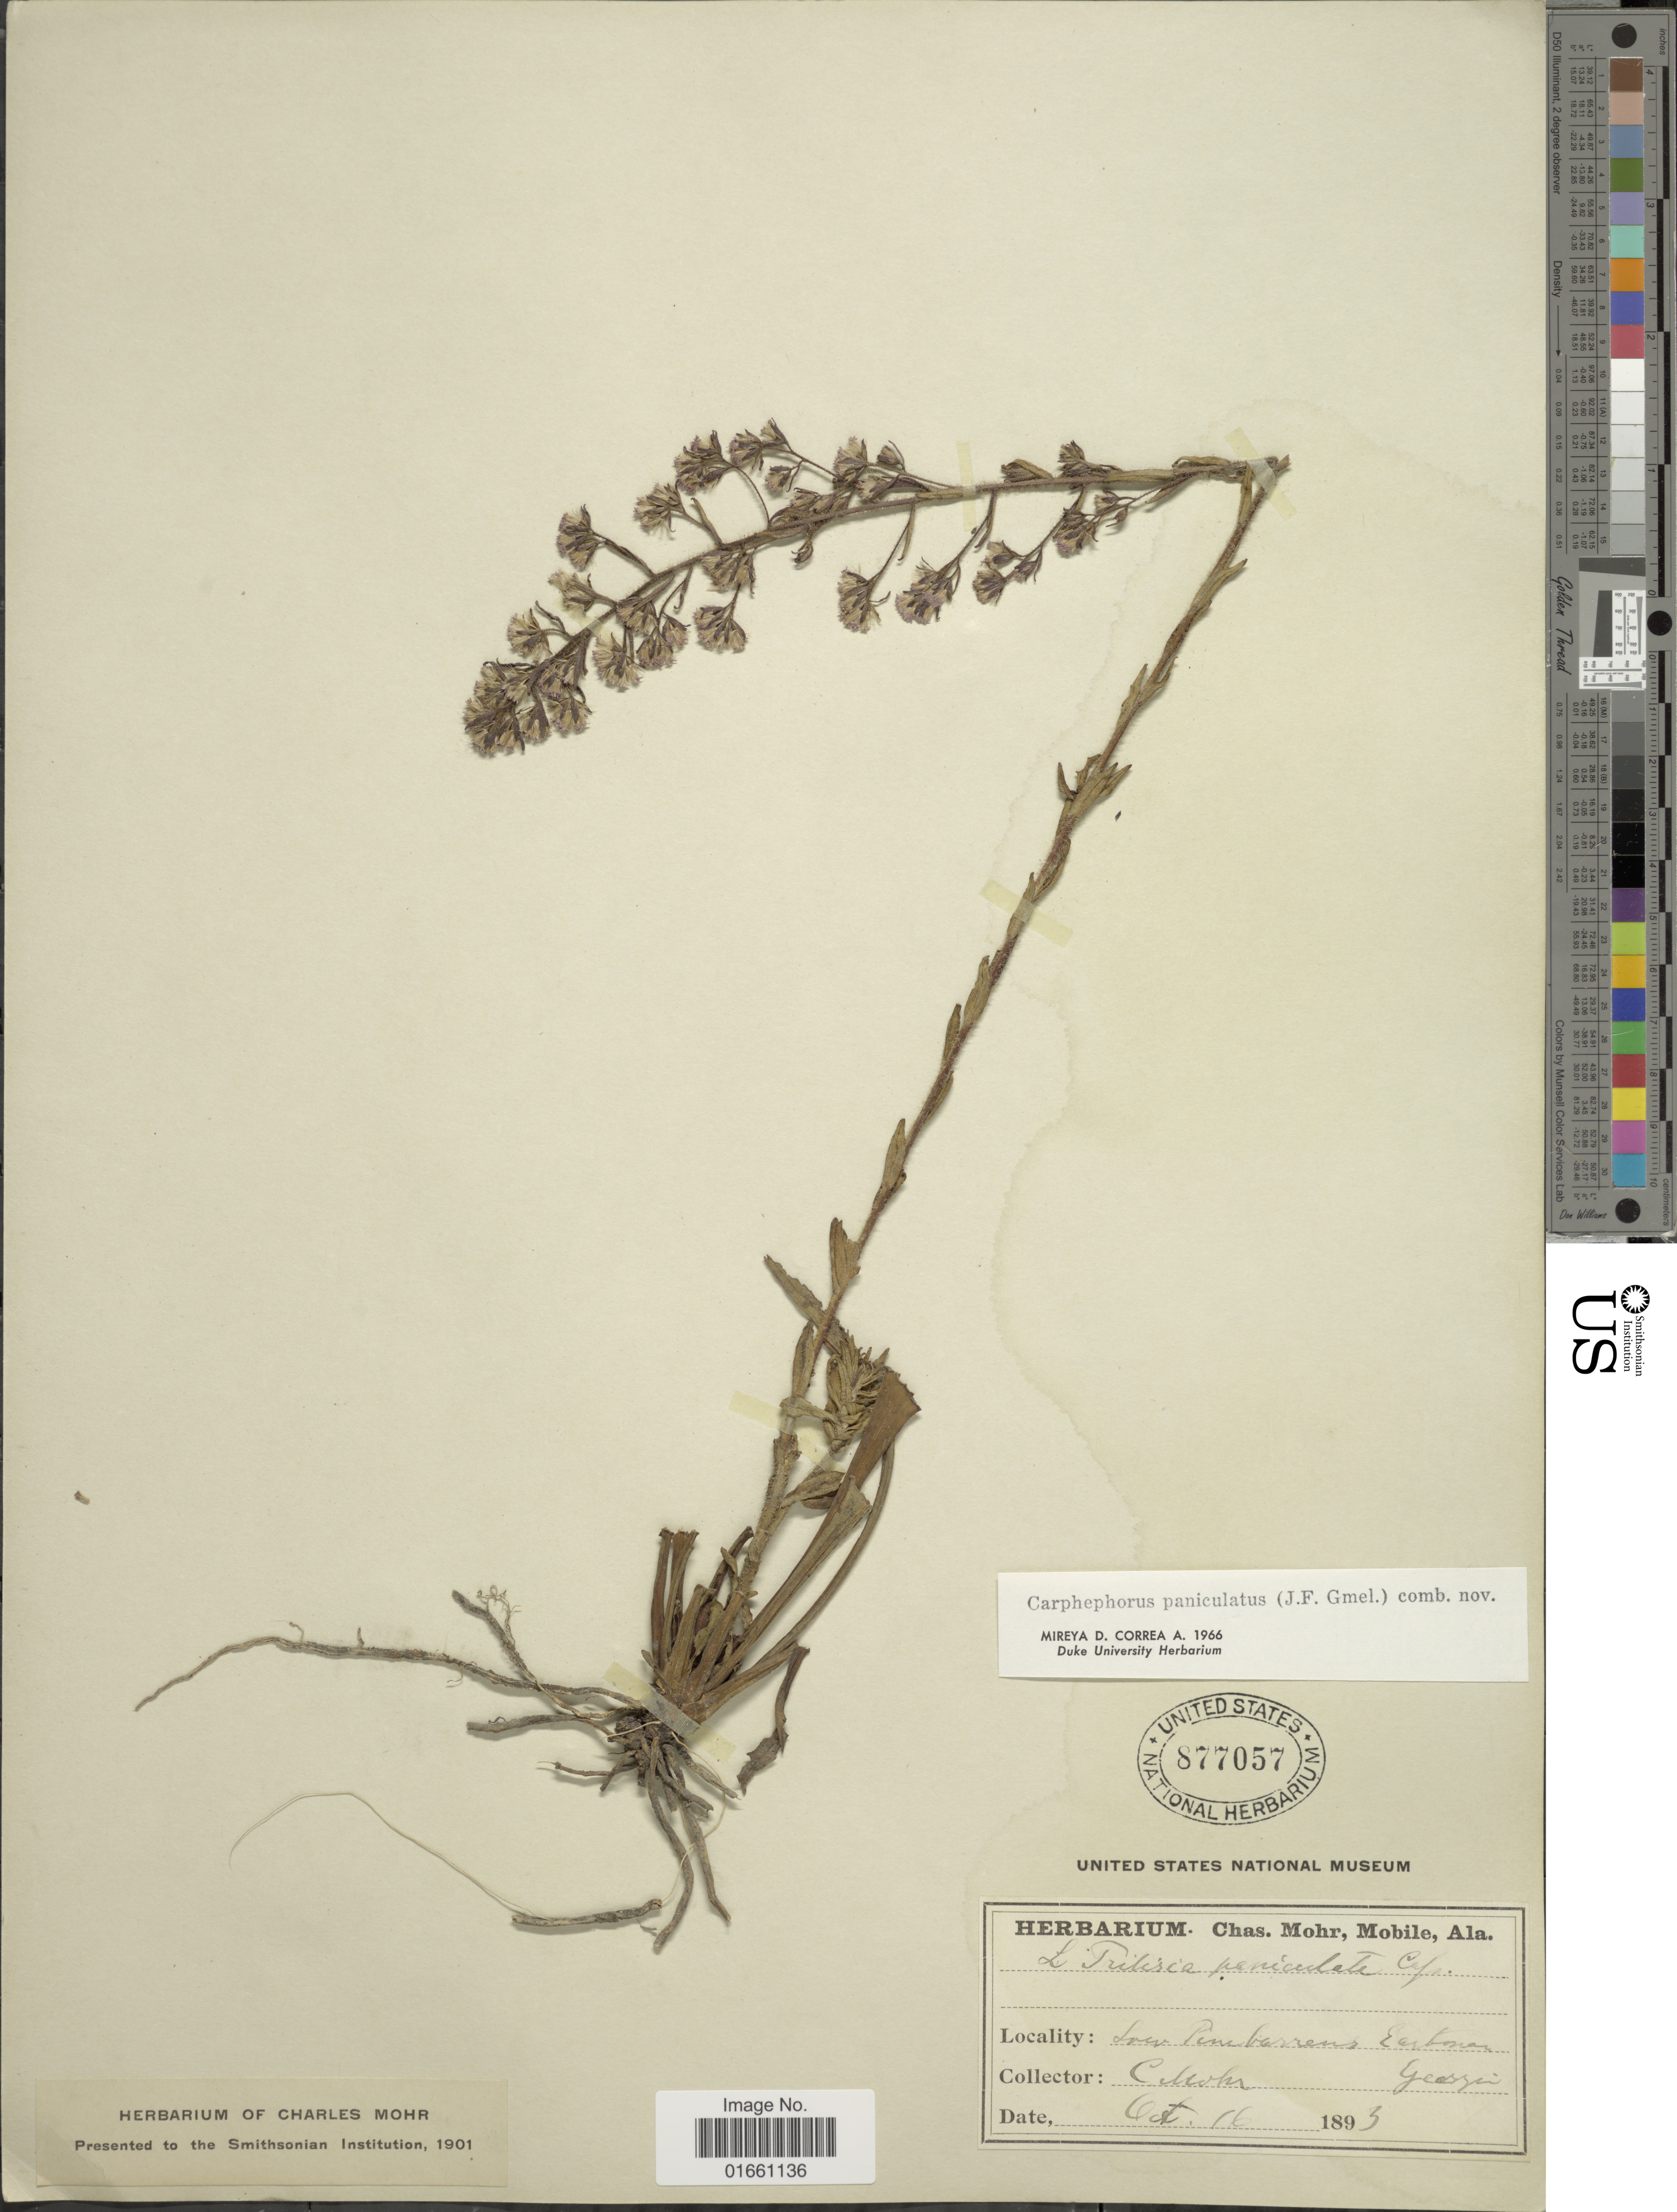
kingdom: Plantae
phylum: Tracheophyta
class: Magnoliopsida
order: Asterales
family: Asteraceae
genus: Trilisa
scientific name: Trilisa paniculata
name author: (J.F. Gmel.) Cass.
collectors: Mohr, C. T. (herbarium)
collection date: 1893-10-16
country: United States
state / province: Georgia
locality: Low Pine barrens, Eastman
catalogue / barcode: US 877057